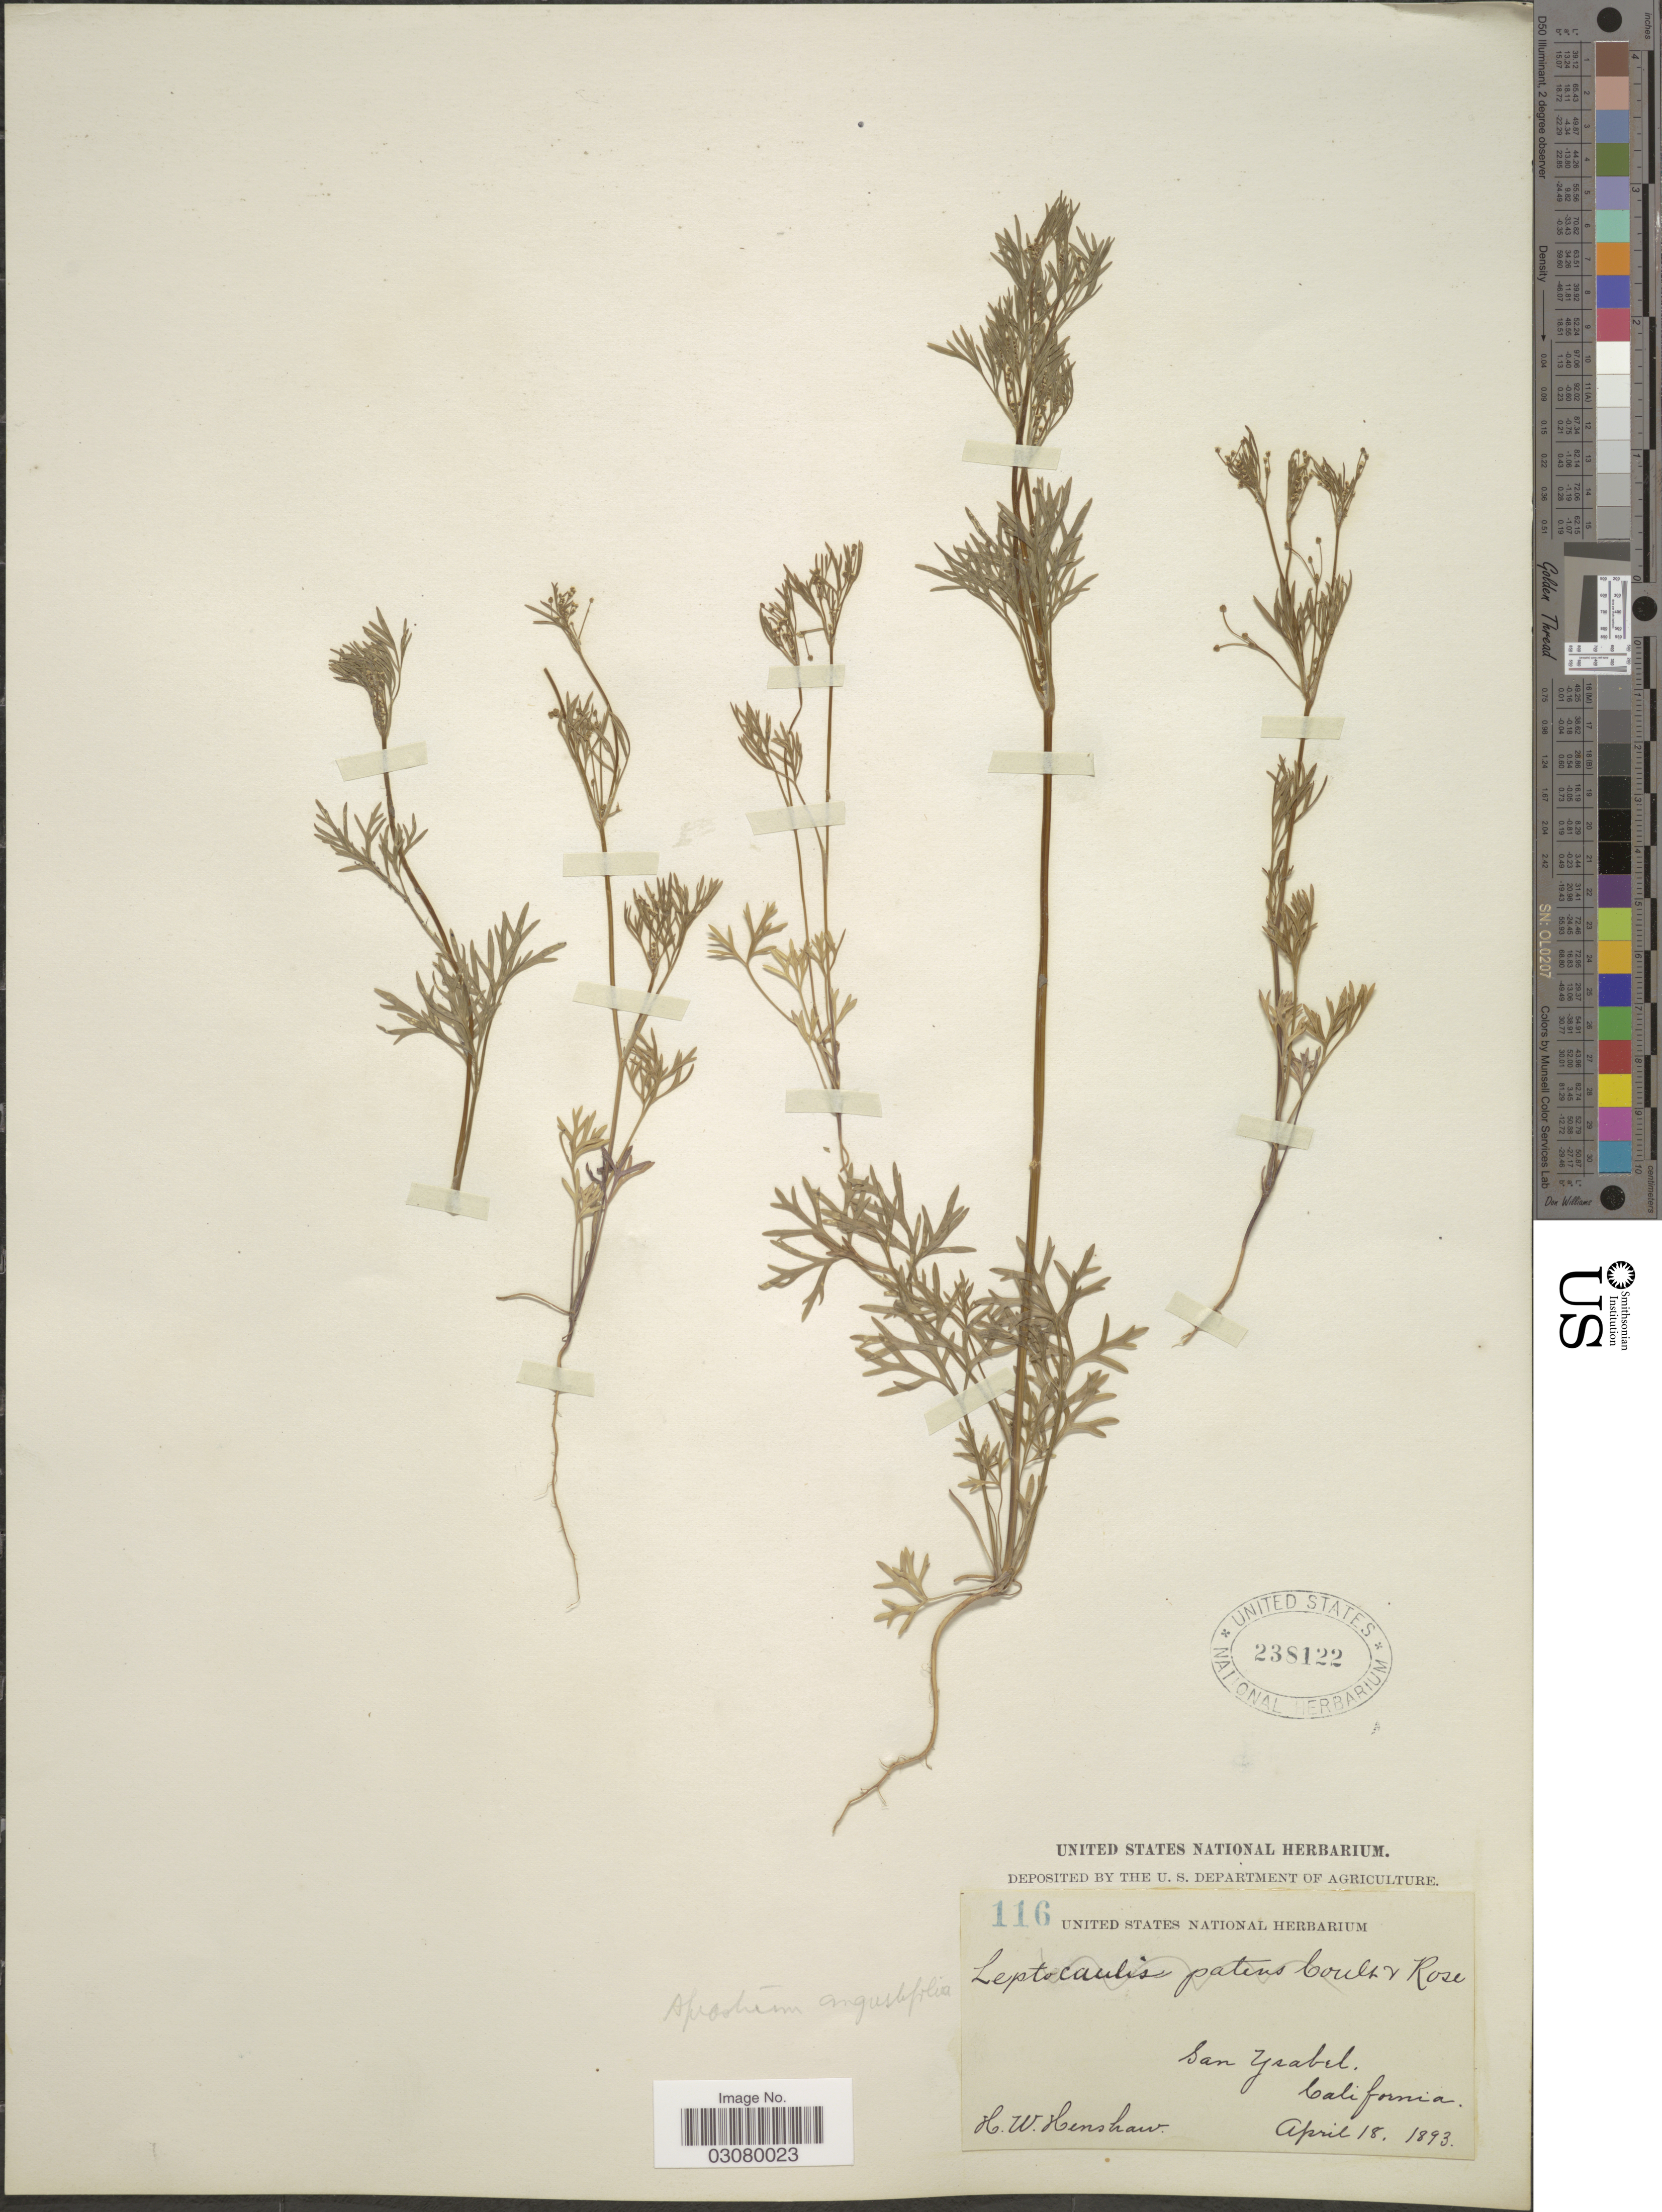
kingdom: Plantae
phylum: Tracheophyta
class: Magnoliopsida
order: Apiales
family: Apiaceae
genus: Apiastrum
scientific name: Apiastrum angustifolium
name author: Nutt.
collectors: H. Henshaw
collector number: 116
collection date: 1893-04-18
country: United States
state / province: California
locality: San Ysabel.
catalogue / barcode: US 238122